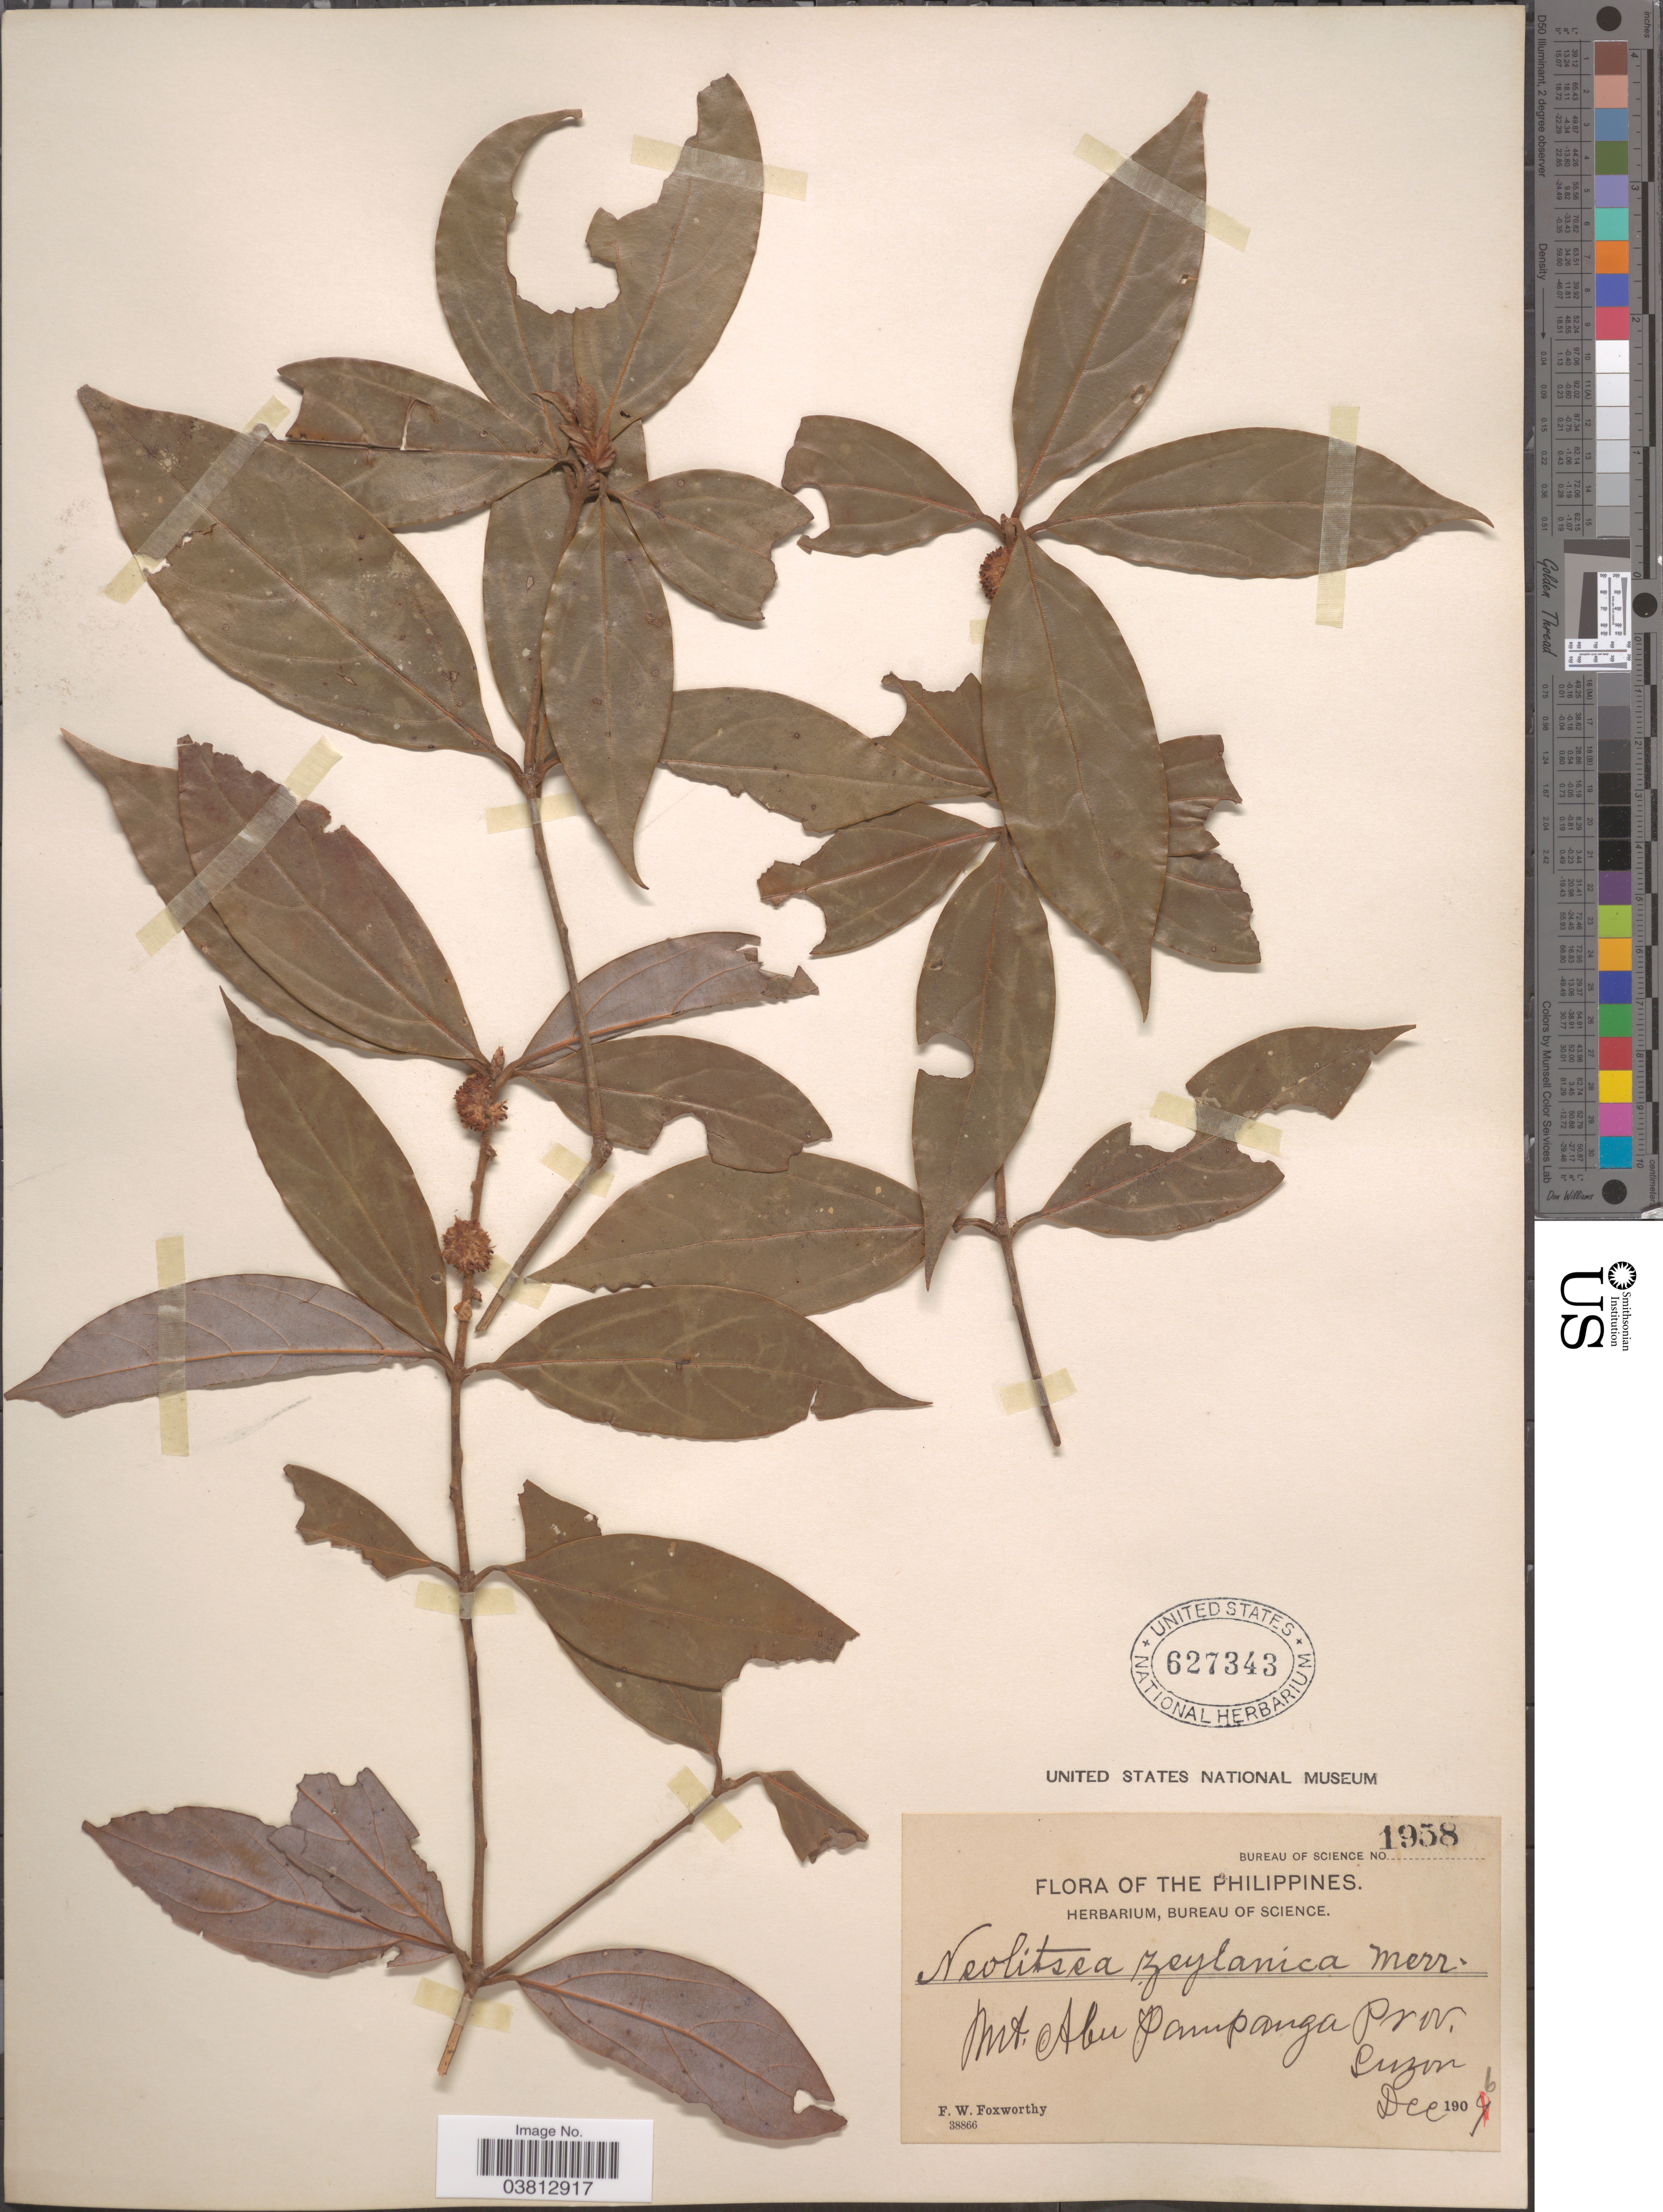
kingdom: Plantae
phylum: Tracheophyta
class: Magnoliopsida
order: Laurales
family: Lauraceae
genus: Neolitsea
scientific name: Neolitsea zeylanica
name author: (Nees & T. Nees) Merr.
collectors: F. W. Foxworthy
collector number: Bureau of Science 1958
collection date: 1906-12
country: Philippines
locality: Mt. Abu Pampanga Prov. Luzon.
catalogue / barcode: US 627343